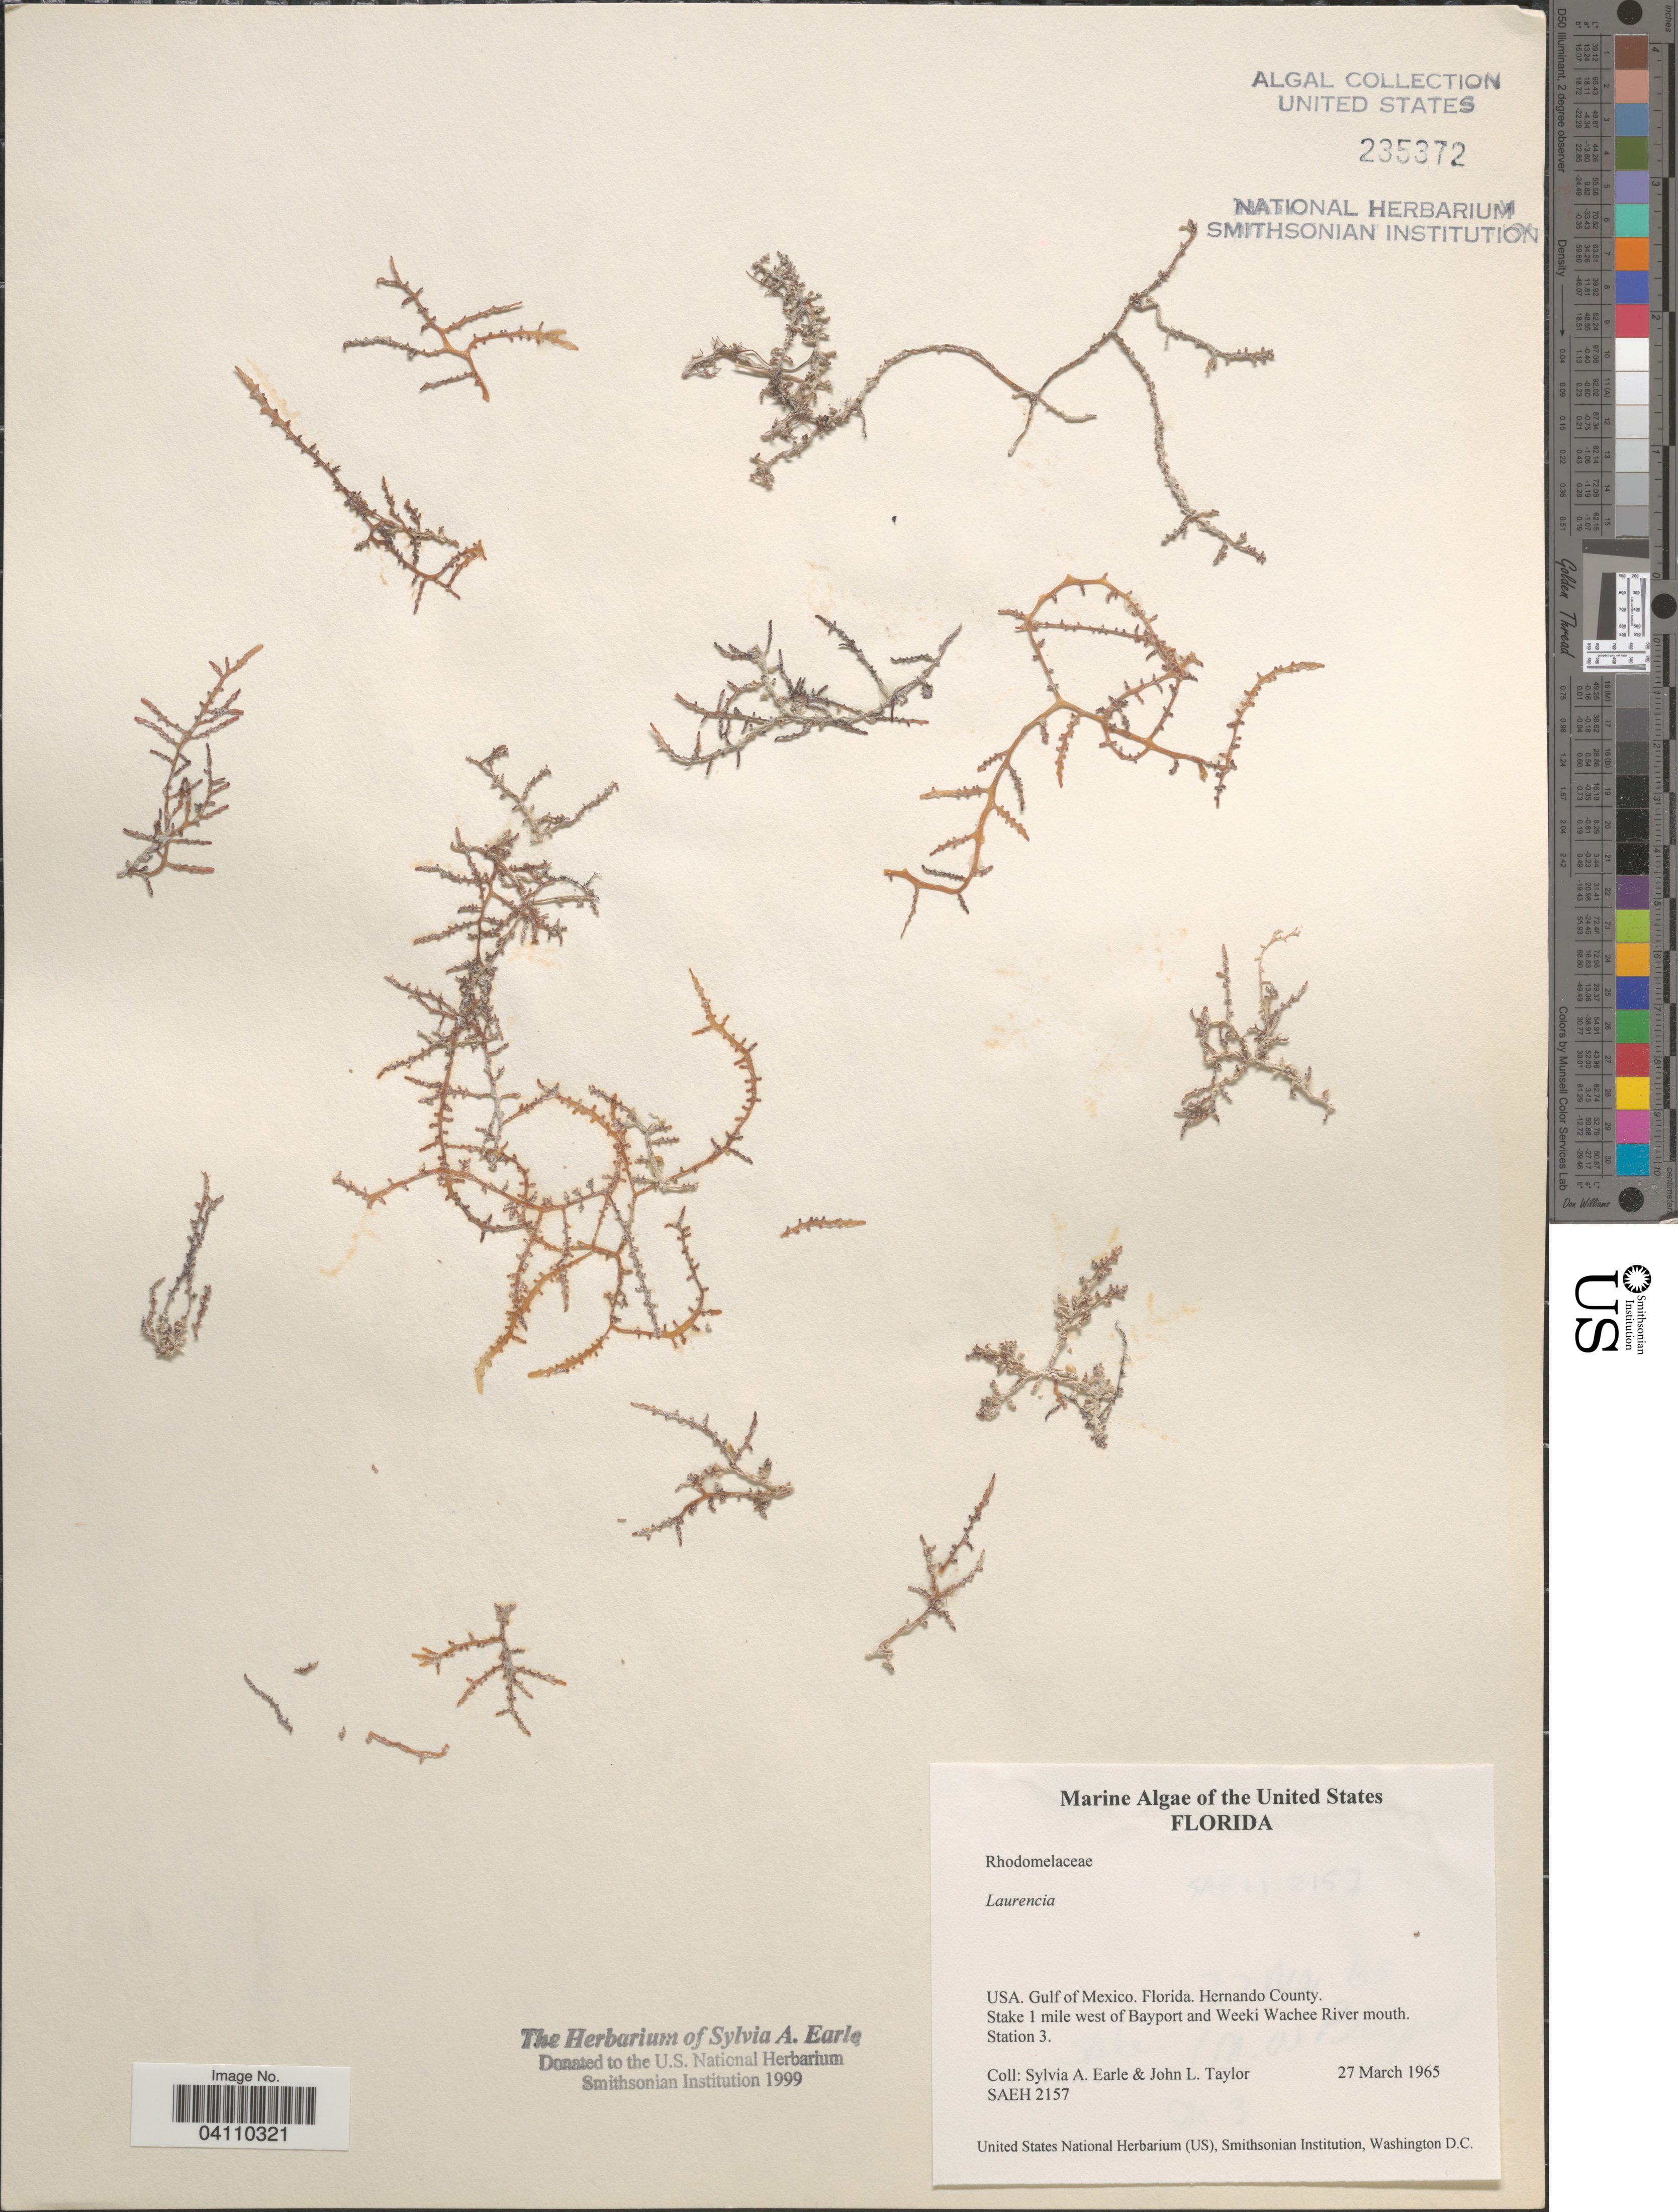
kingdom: Plantae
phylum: Rhodophyta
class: Florideophyceae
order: Ceramiales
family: Rhodomelaceae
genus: Laurencia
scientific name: Laurencia sp.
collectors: S. A. Earle & J. L. Taylor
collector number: SAEH2157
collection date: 1965-03-27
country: United States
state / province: Florida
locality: Gulf of Mexico. Hernando County. Stake 1 mile west of Bayport and Weeki Wachee River mouth. Station 3.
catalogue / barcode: US 235372